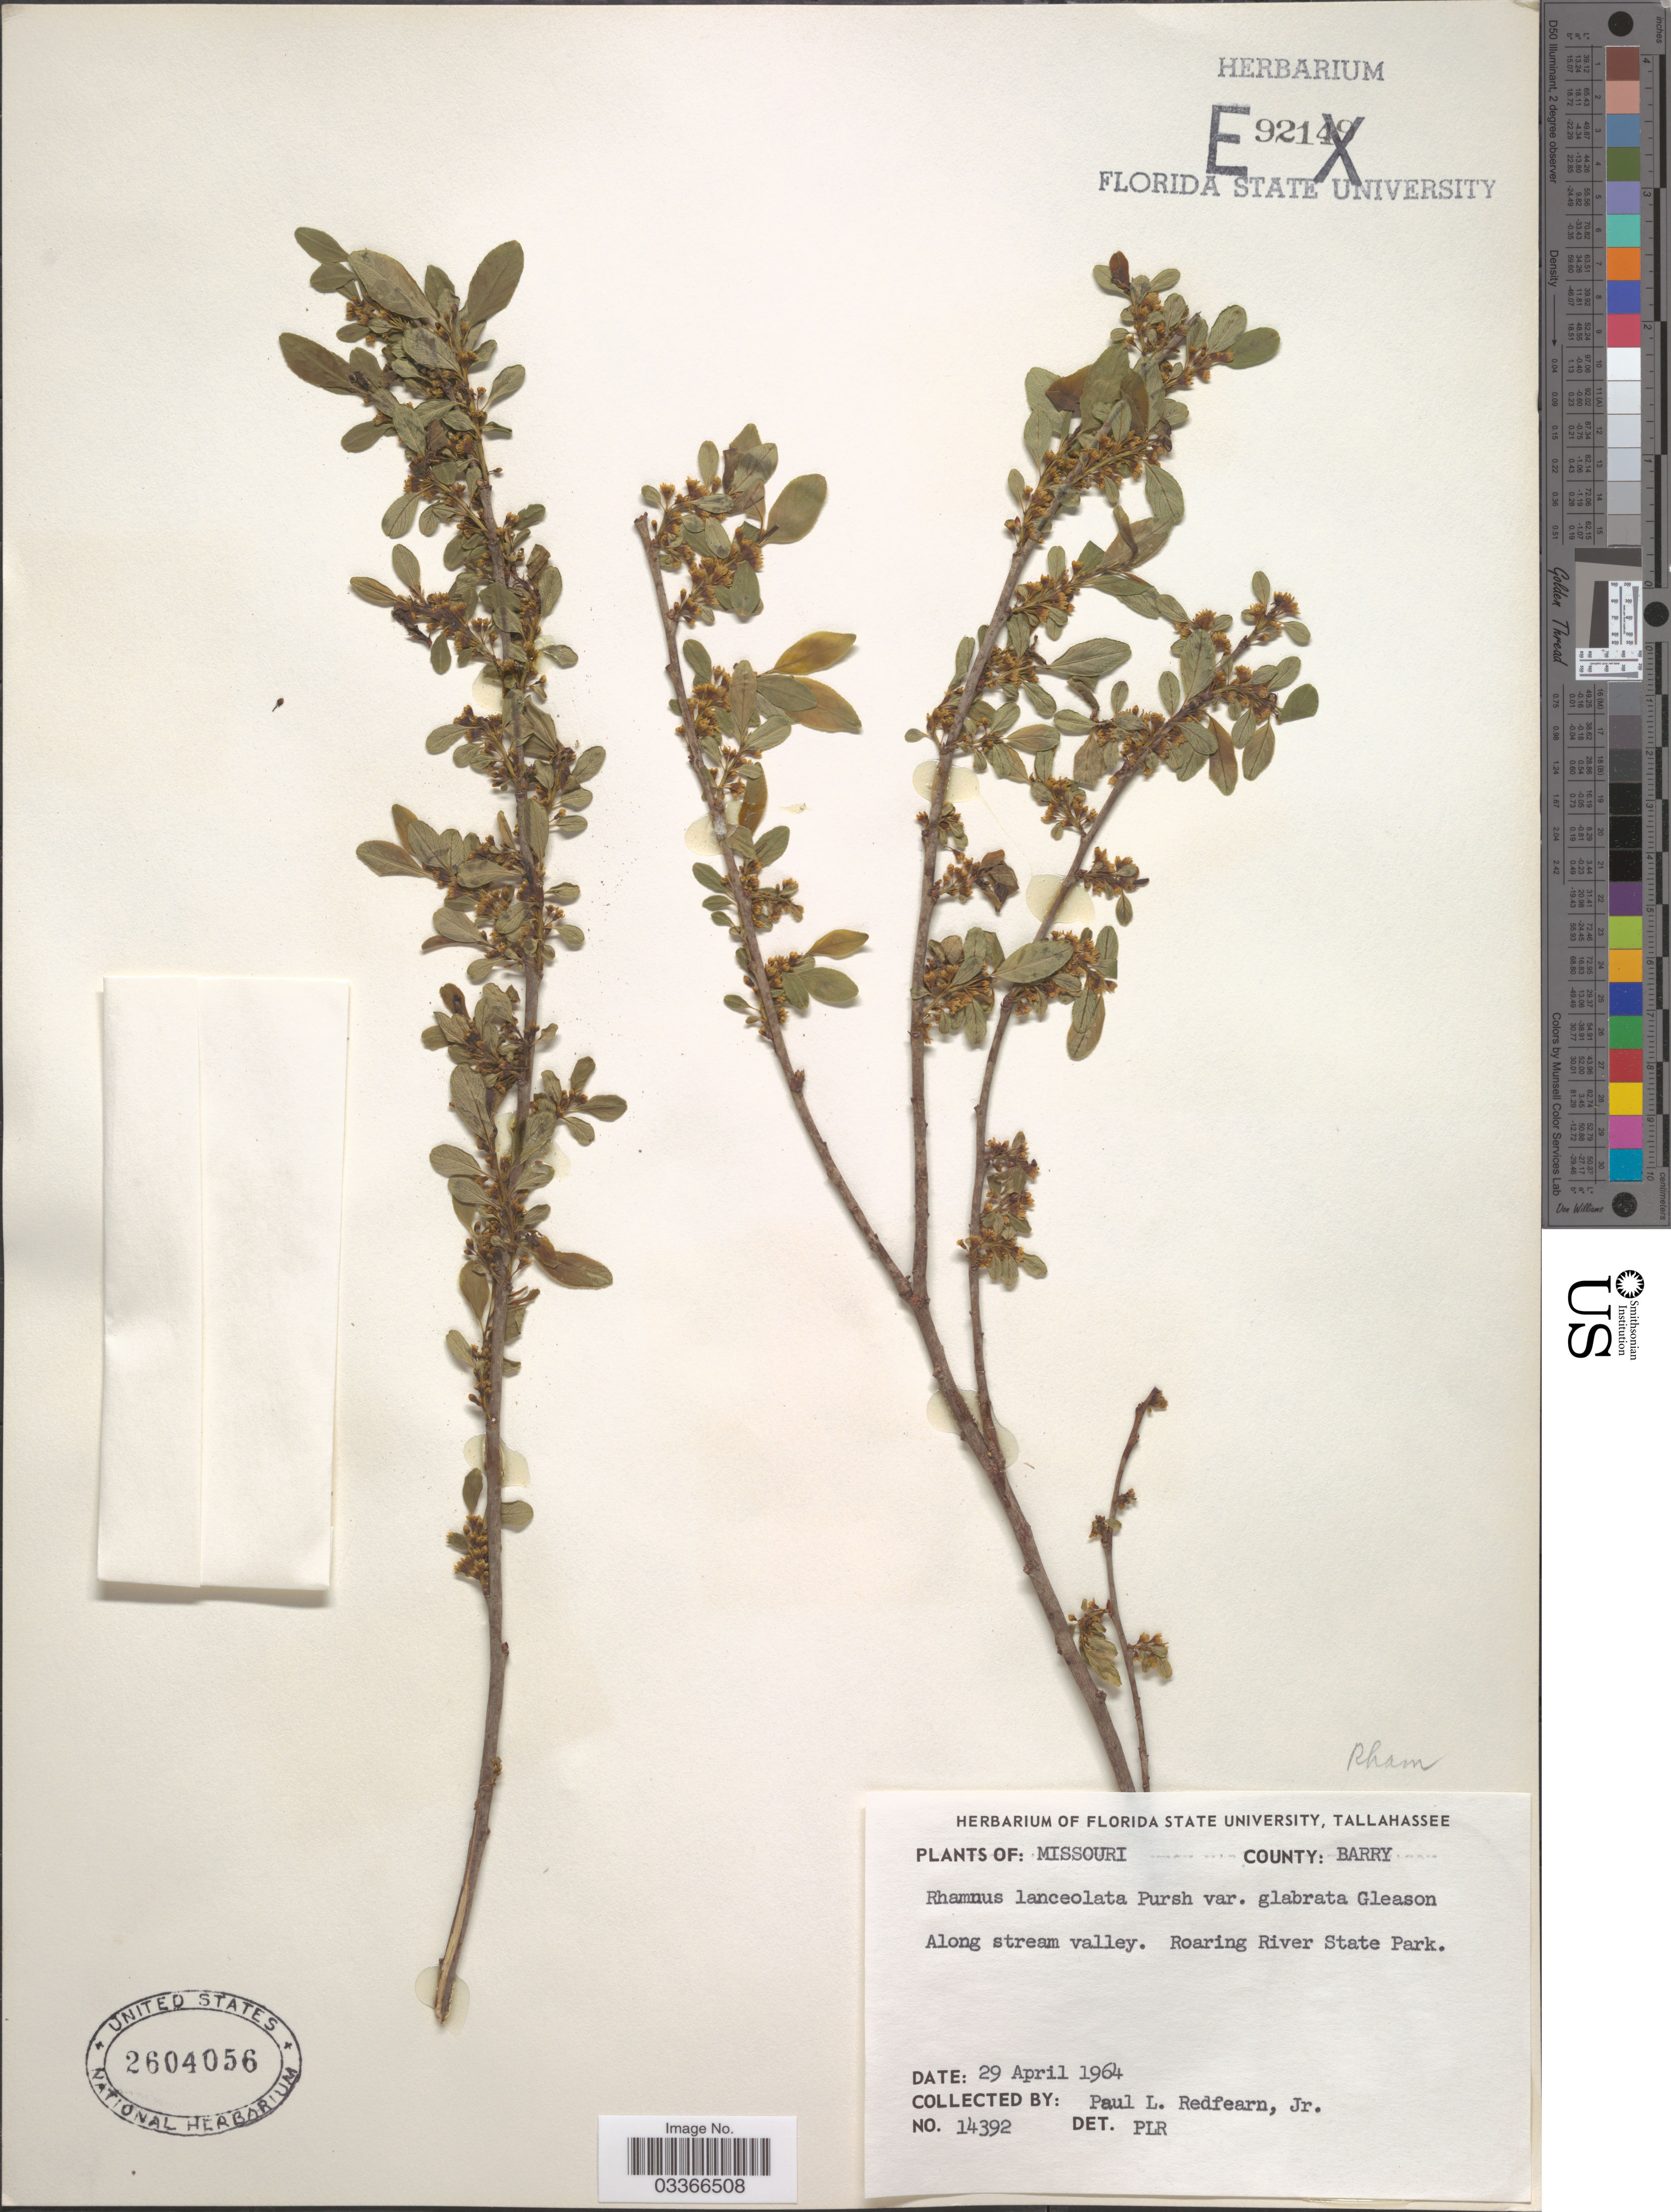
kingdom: Plantae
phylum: Tracheophyta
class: Magnoliopsida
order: Rosales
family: Rhamnaceae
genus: Rhamnus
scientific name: Rhamnus lanceolata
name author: Pursh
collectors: P. Redfearn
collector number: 14392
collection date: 1964-04-29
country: United States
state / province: Missouri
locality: County: Barry. Roaring River State Park.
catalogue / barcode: US 2604056